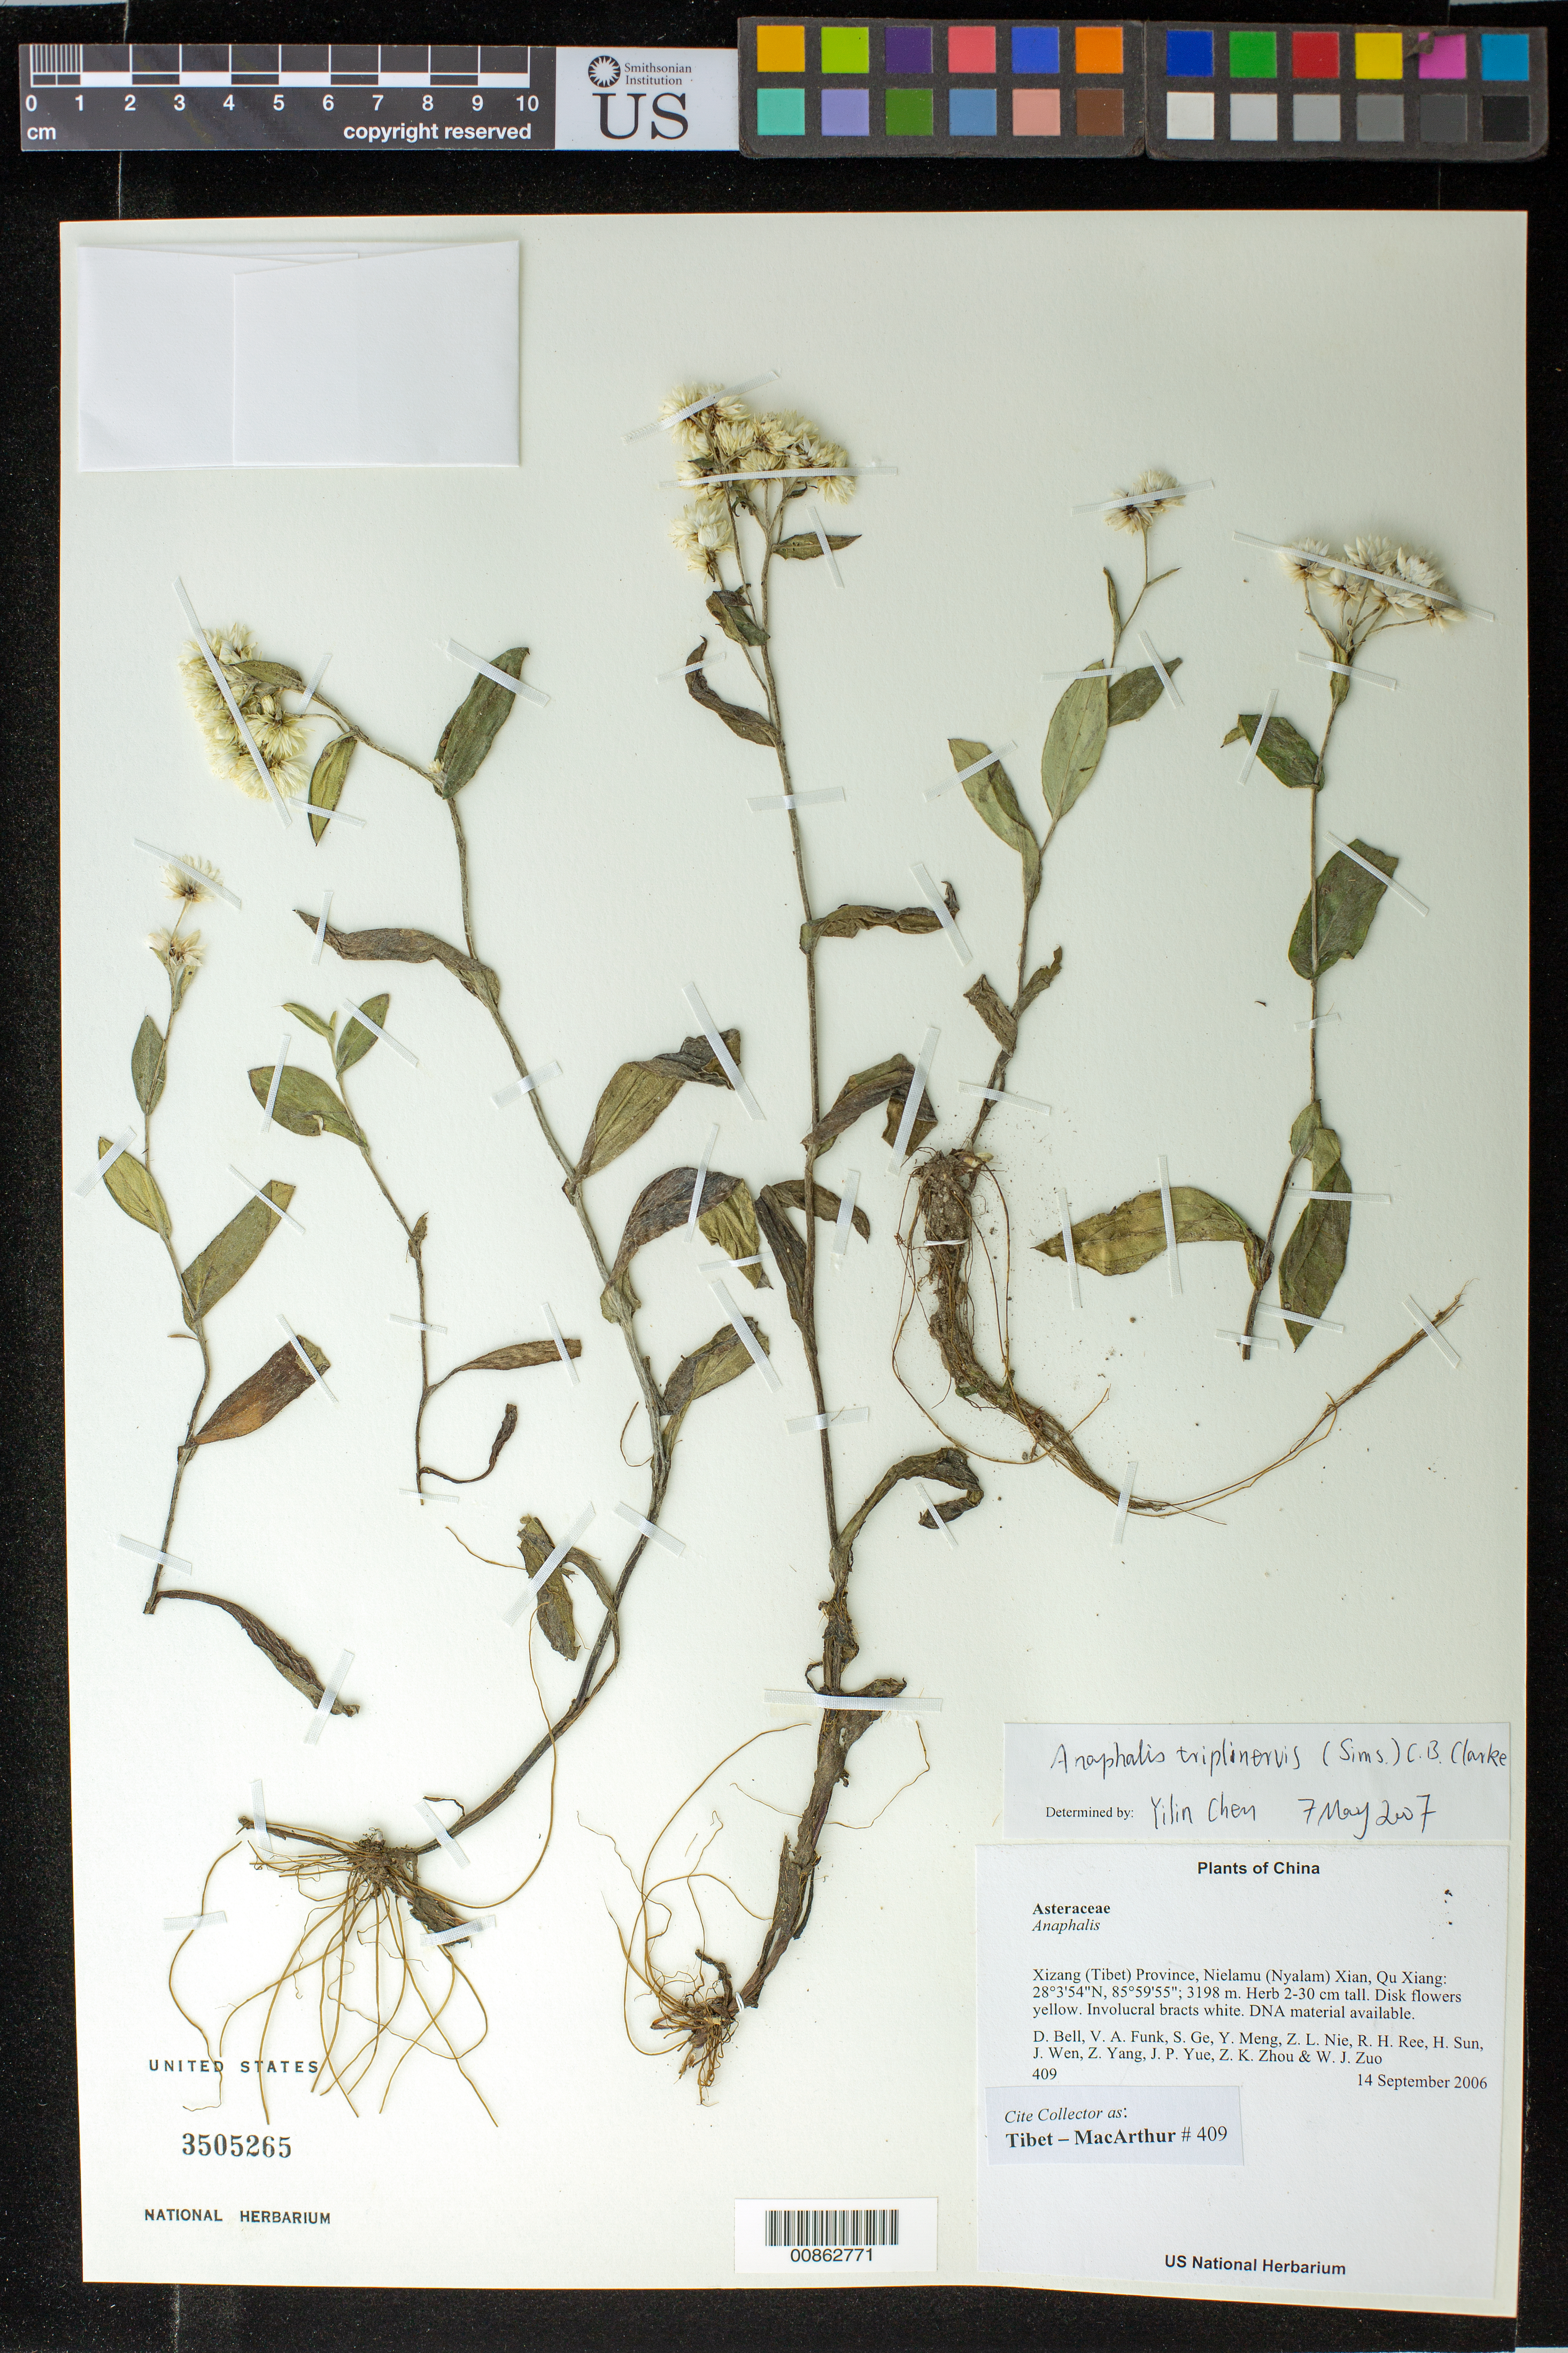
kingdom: Plantae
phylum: Tracheophyta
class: Magnoliopsida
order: Asterales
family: Asteraceae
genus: Anaphalis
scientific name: Anaphalis triplinervis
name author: (Sims) C.B. Clarke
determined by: Yilin Chen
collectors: Tibet-MacArthur, D. A. Bell, V. Funk, S. Ge, Y. Meng, Z. Nie, R. Ree, H. Sun, J. Wen, Z. Yang, J. Yue, Z. Zhou & W. Zuo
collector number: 409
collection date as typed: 14 Sep 2006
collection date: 2006-09-14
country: China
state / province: Xizang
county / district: Nielamu (Nyalam) Xian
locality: Qu Xiang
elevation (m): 3198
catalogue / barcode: US 3505265